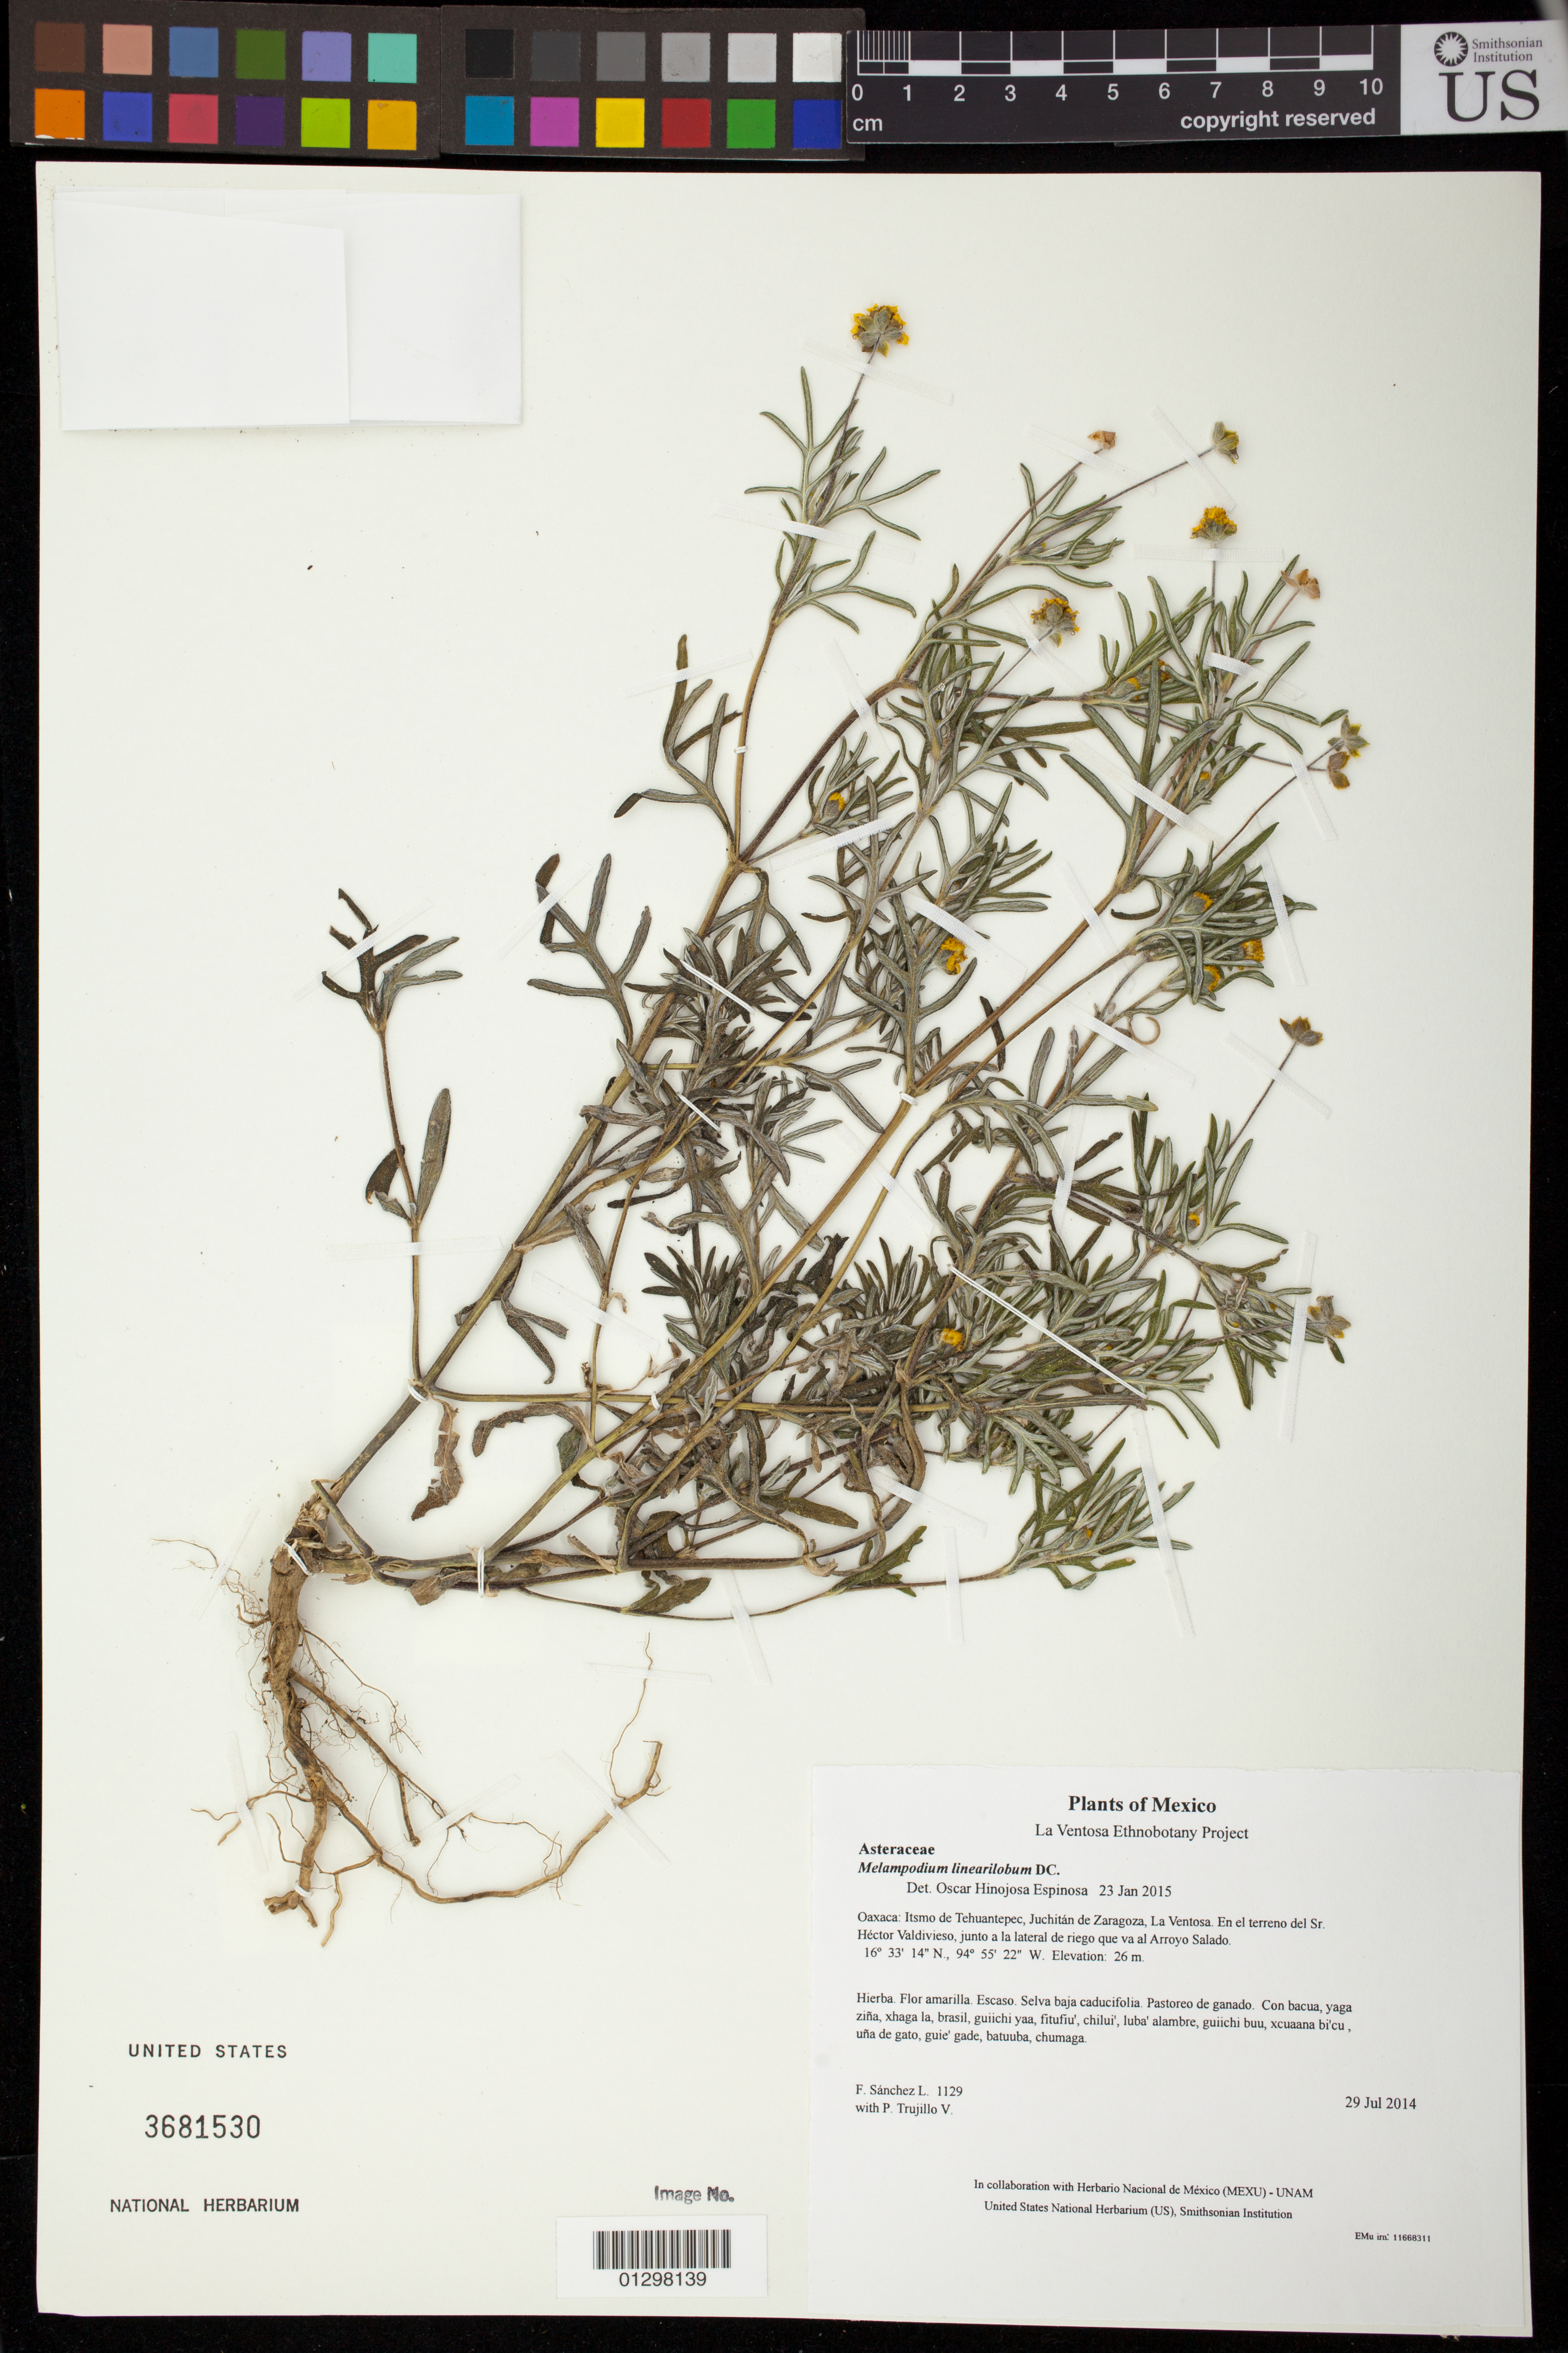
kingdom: Plantae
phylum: Tracheophyta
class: Magnoliopsida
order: Asterales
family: Asteraceae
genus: Melampodium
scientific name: Melampodium linearilobum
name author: DC.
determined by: Hinojosa E., O.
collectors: F. Sánchez L. & P. Trujillo V.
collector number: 1129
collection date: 2014-07-29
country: Mexico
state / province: Oaxaca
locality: Itsmo de Tehuantepec, Juchitán de Zaragoza, La Ventosa. En el terreno del Sr. Héctor Valdivieso, junto a la lateral de riego que va al Arroyo Salado.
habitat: Selva baja caducifolia. Pastoreo de ganado.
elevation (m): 26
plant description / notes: JEBOT, MEXU, SIPI, US; Guixi bandaga. Guie' naguchi. Huaxie'.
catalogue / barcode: US 3681530